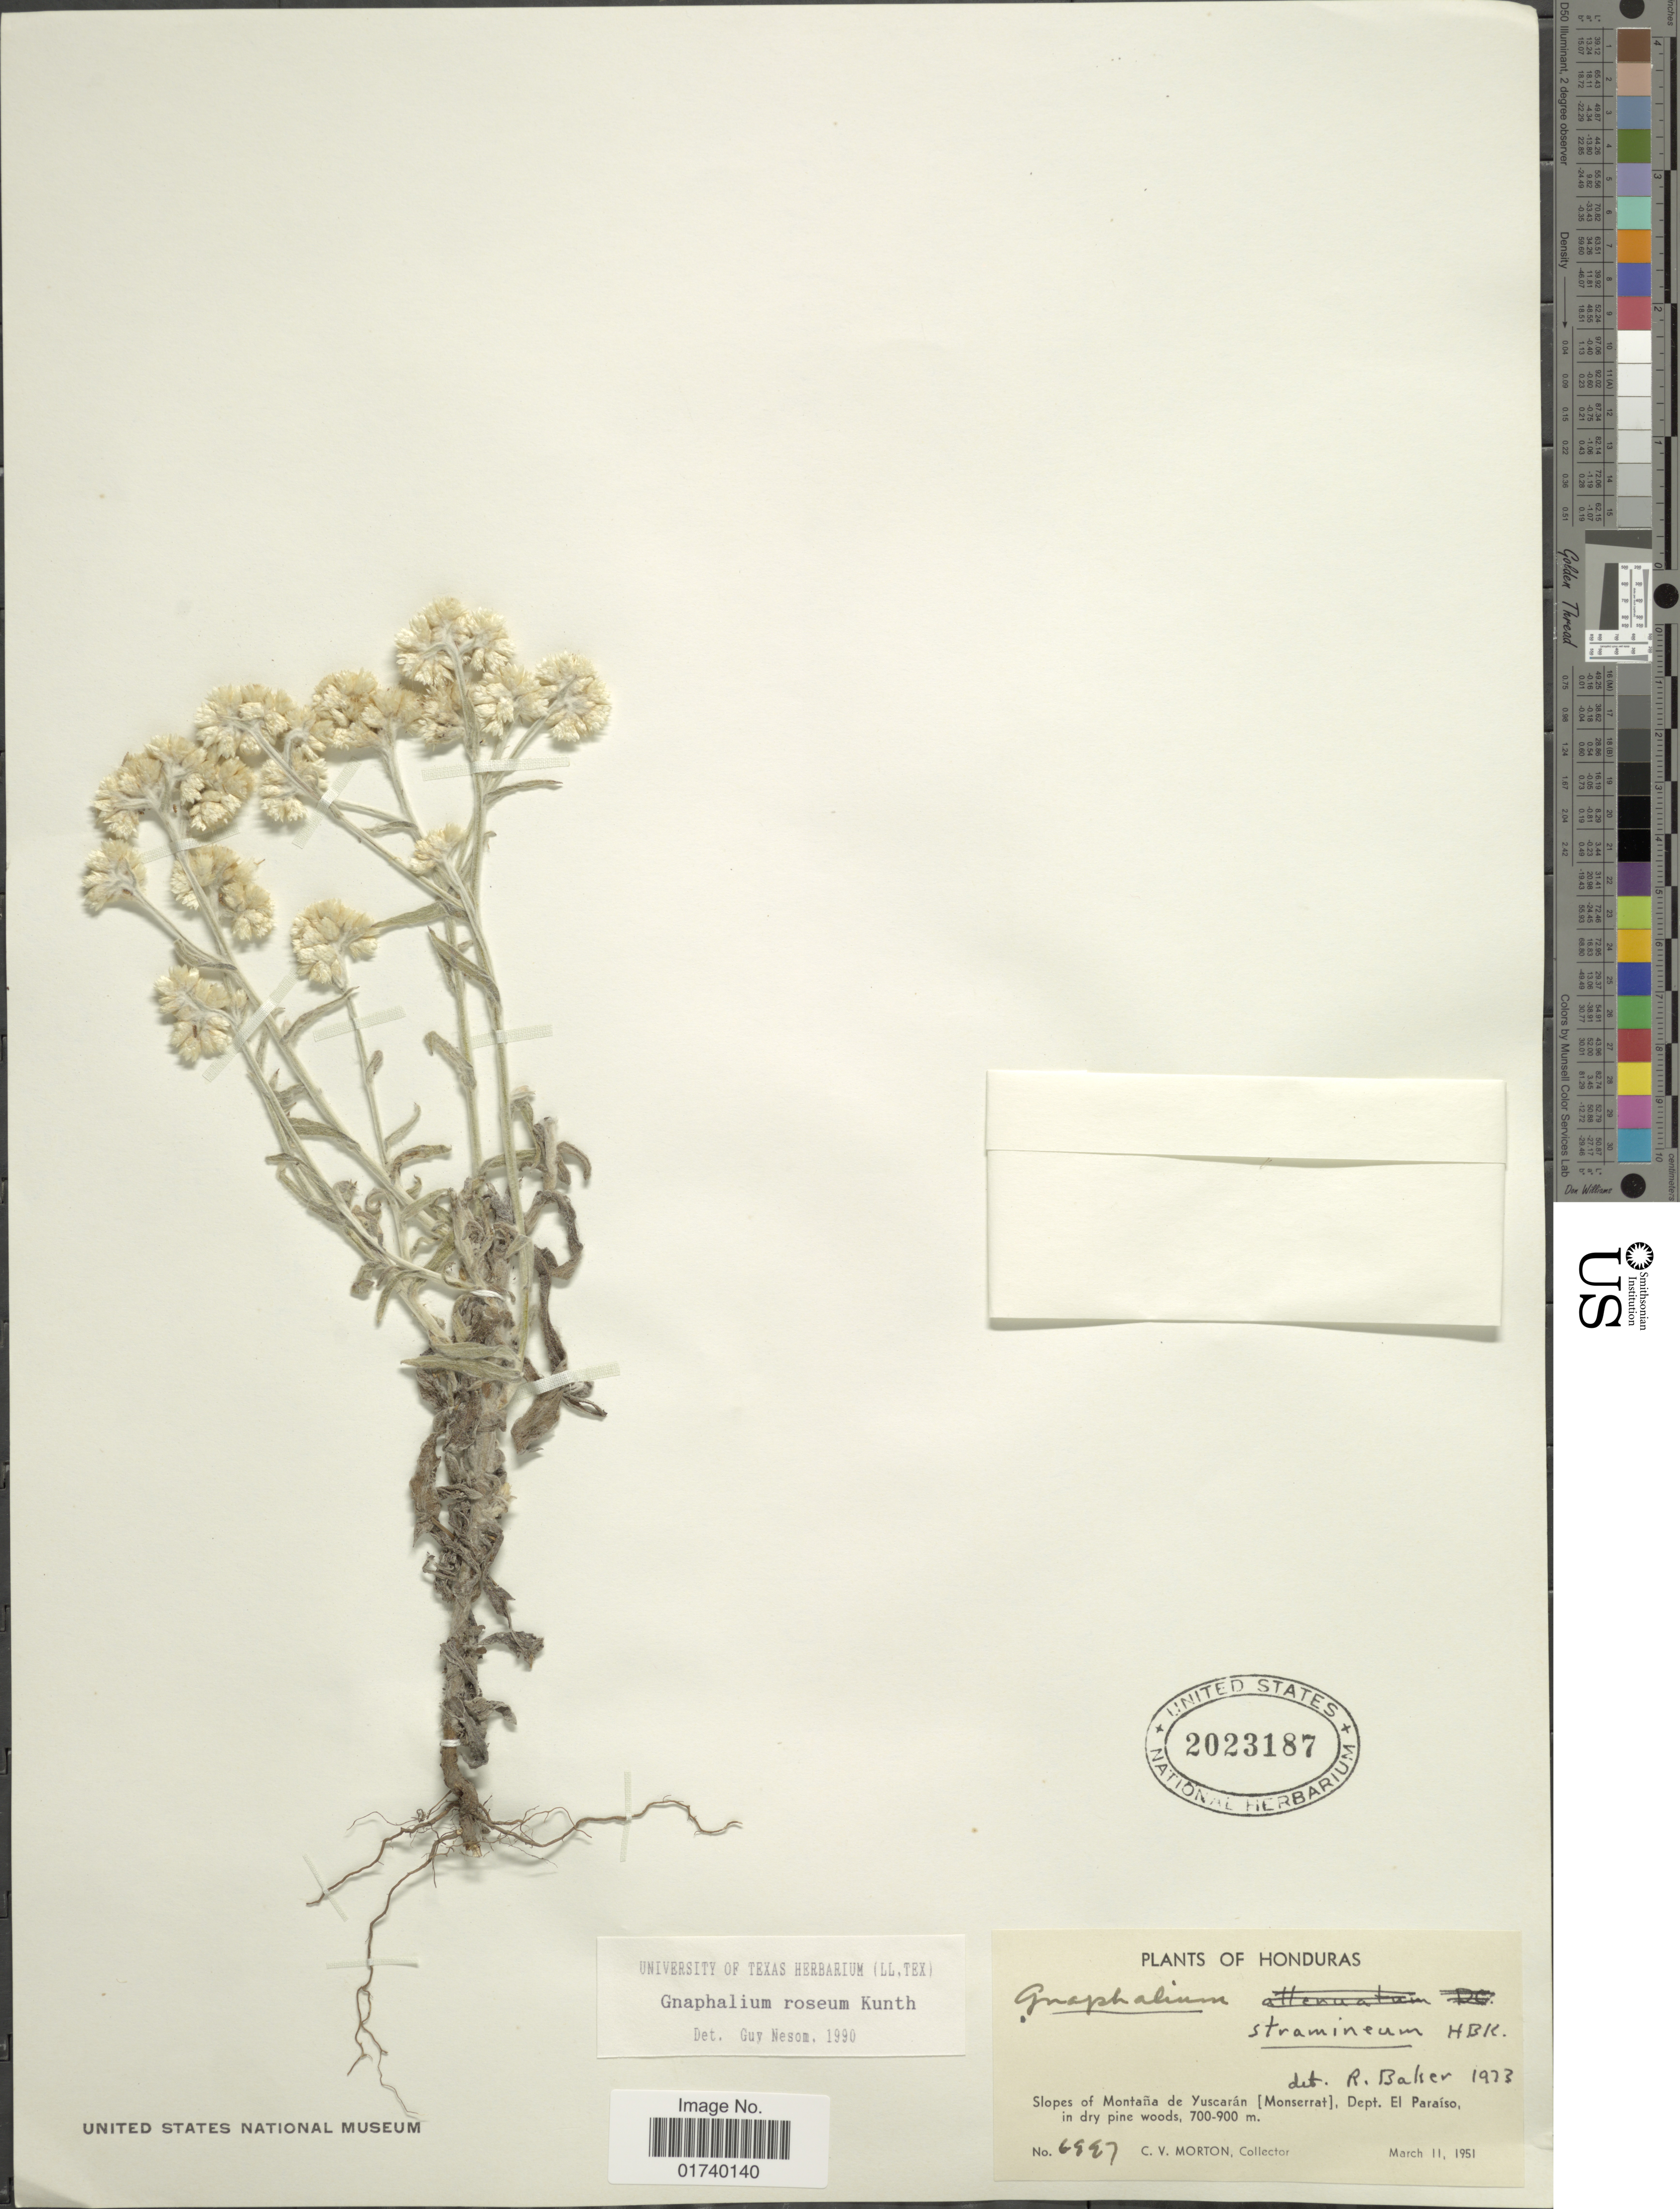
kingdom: Plantae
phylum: Tracheophyta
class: Magnoliopsida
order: Asterales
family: Asteraceae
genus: Pseudognaphalium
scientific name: Pseudognaphalium roseum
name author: (Kunth) Anderb.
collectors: C. V. Morton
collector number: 6997*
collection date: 1951-03-11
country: Honduras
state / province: El Paraíso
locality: Slopes of Montana de Yuscaran [Monserrat ] , Dept El Paraiso in dry pine woods.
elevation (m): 700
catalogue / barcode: US 2023187